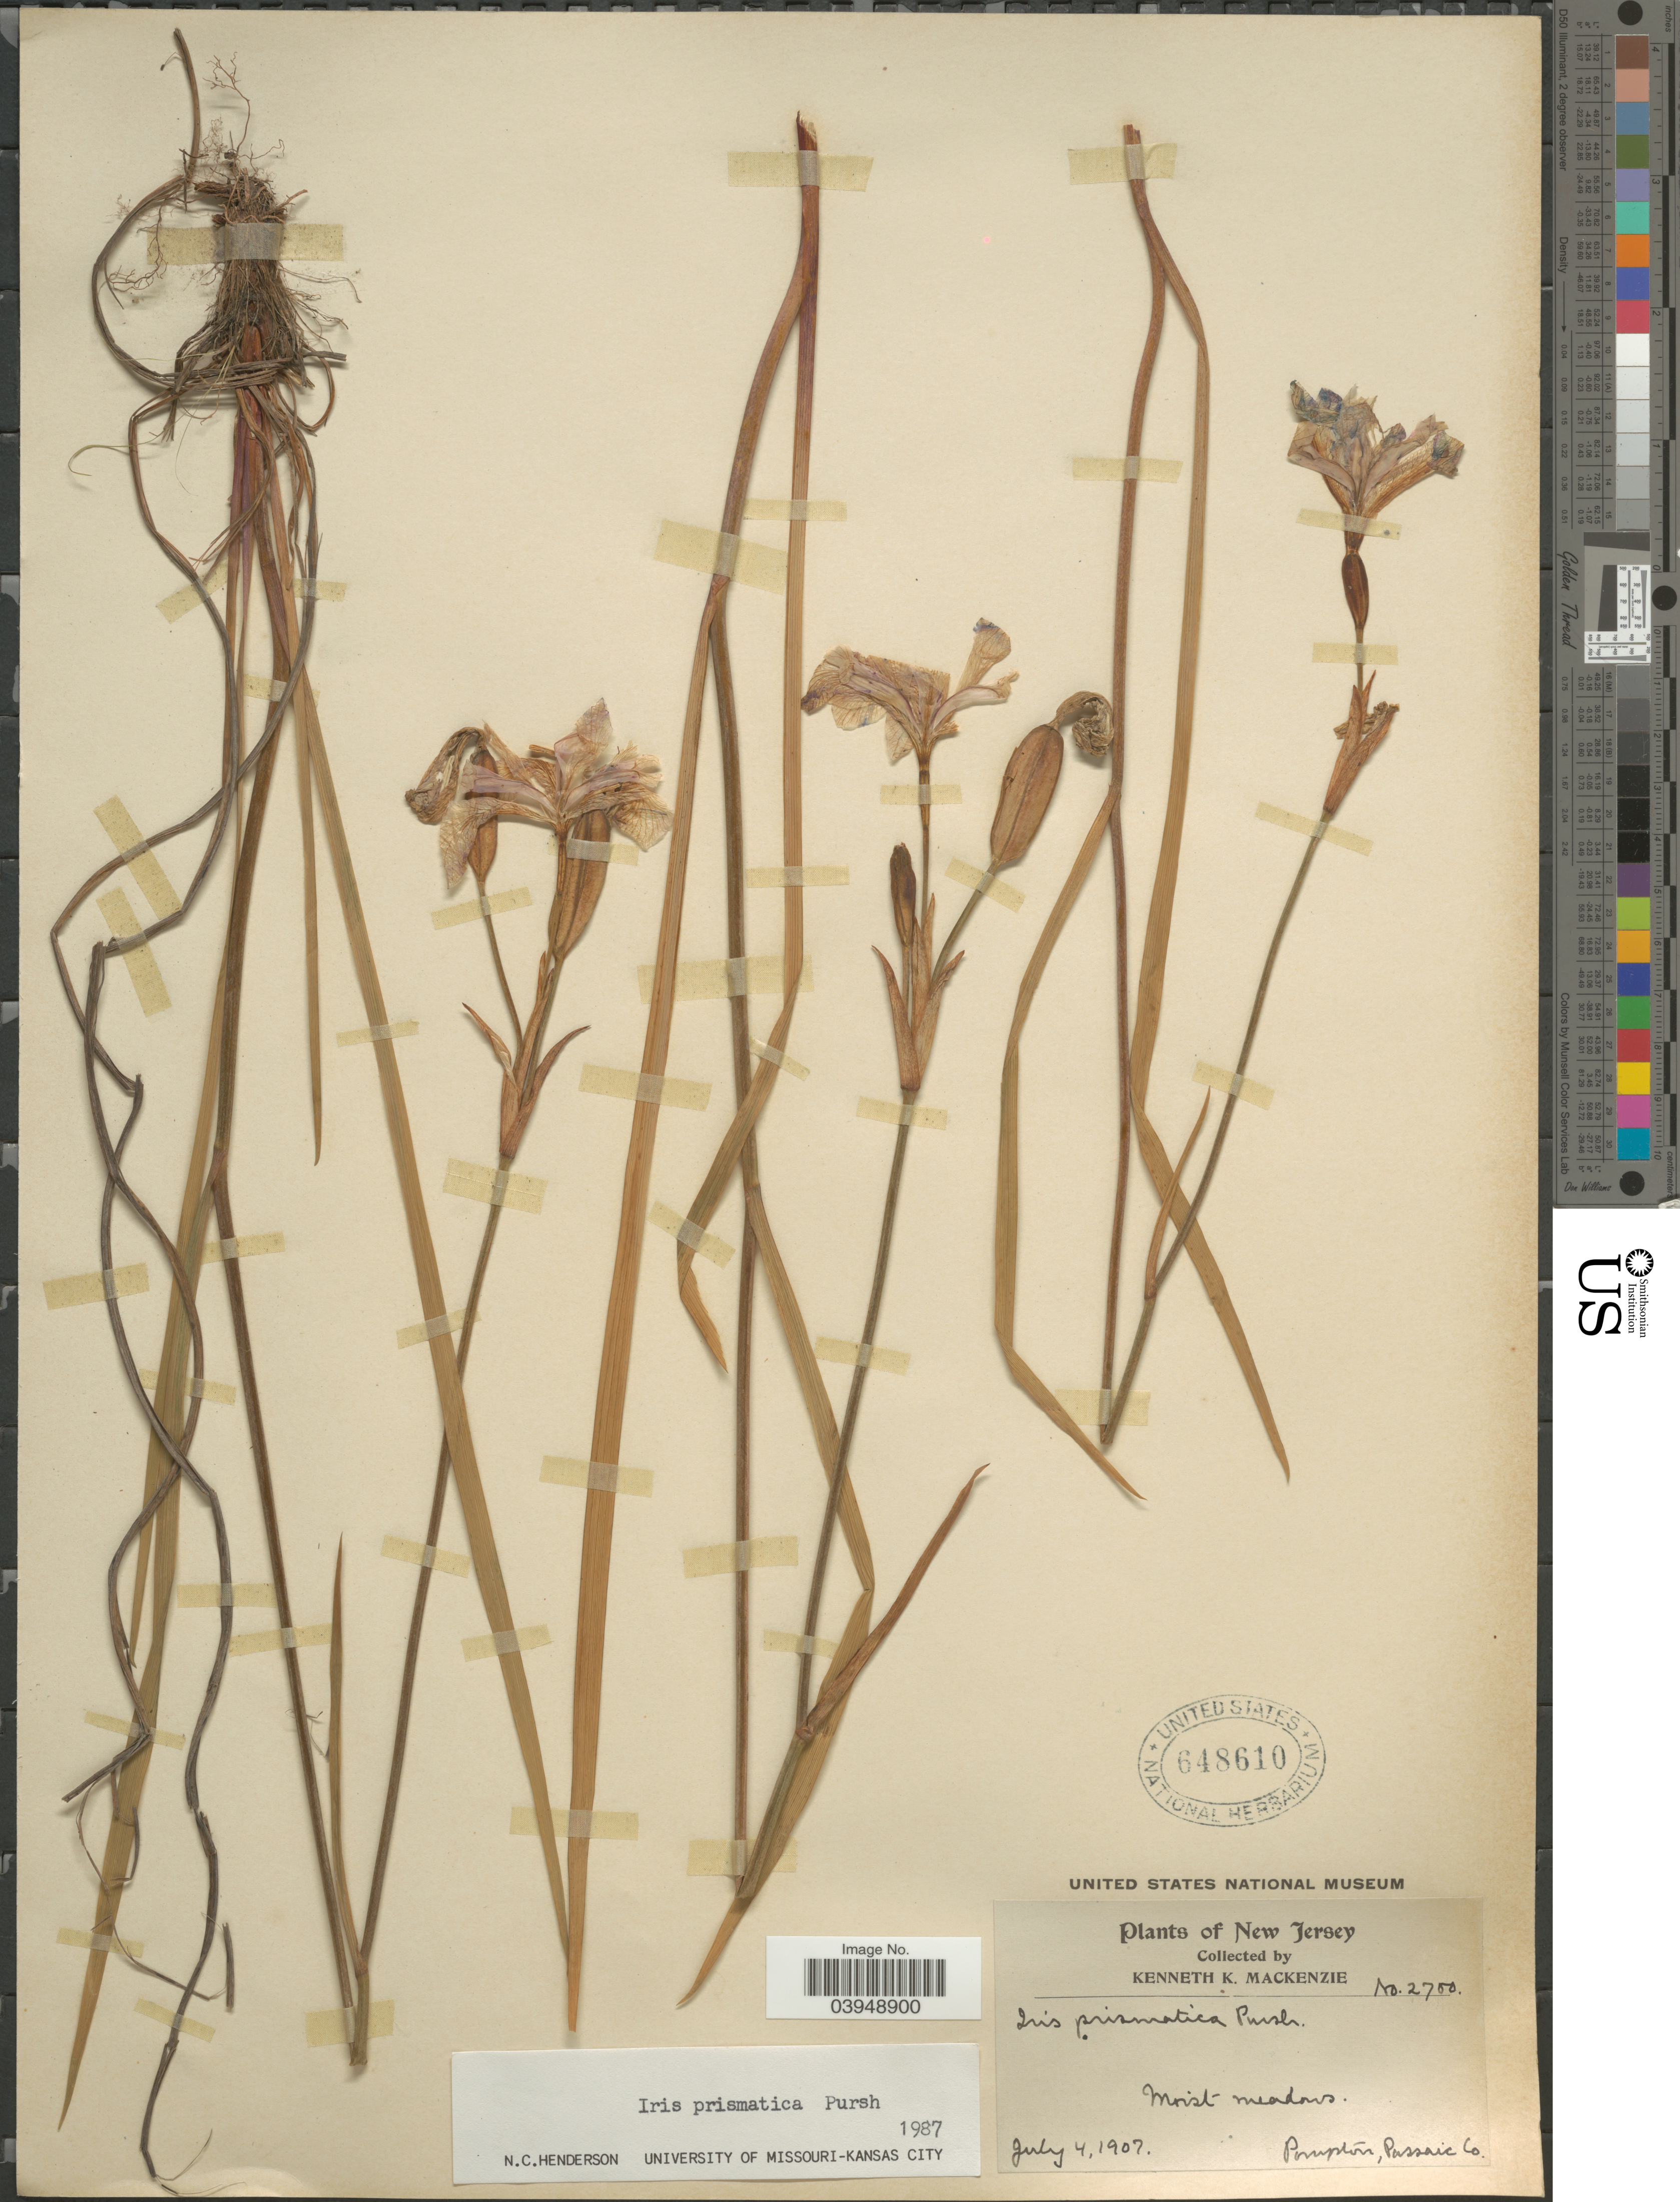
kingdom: Plantae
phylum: Tracheophyta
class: Liliopsida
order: Asparagales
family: Iridaceae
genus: Iris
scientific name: Iris prismatica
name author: Pursh ex Ker Gawl.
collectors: K. K. Mackenzie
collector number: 2700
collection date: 1907-07-04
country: United States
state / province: New Jersey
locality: Pompton, Passaic Co.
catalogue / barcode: US 648610